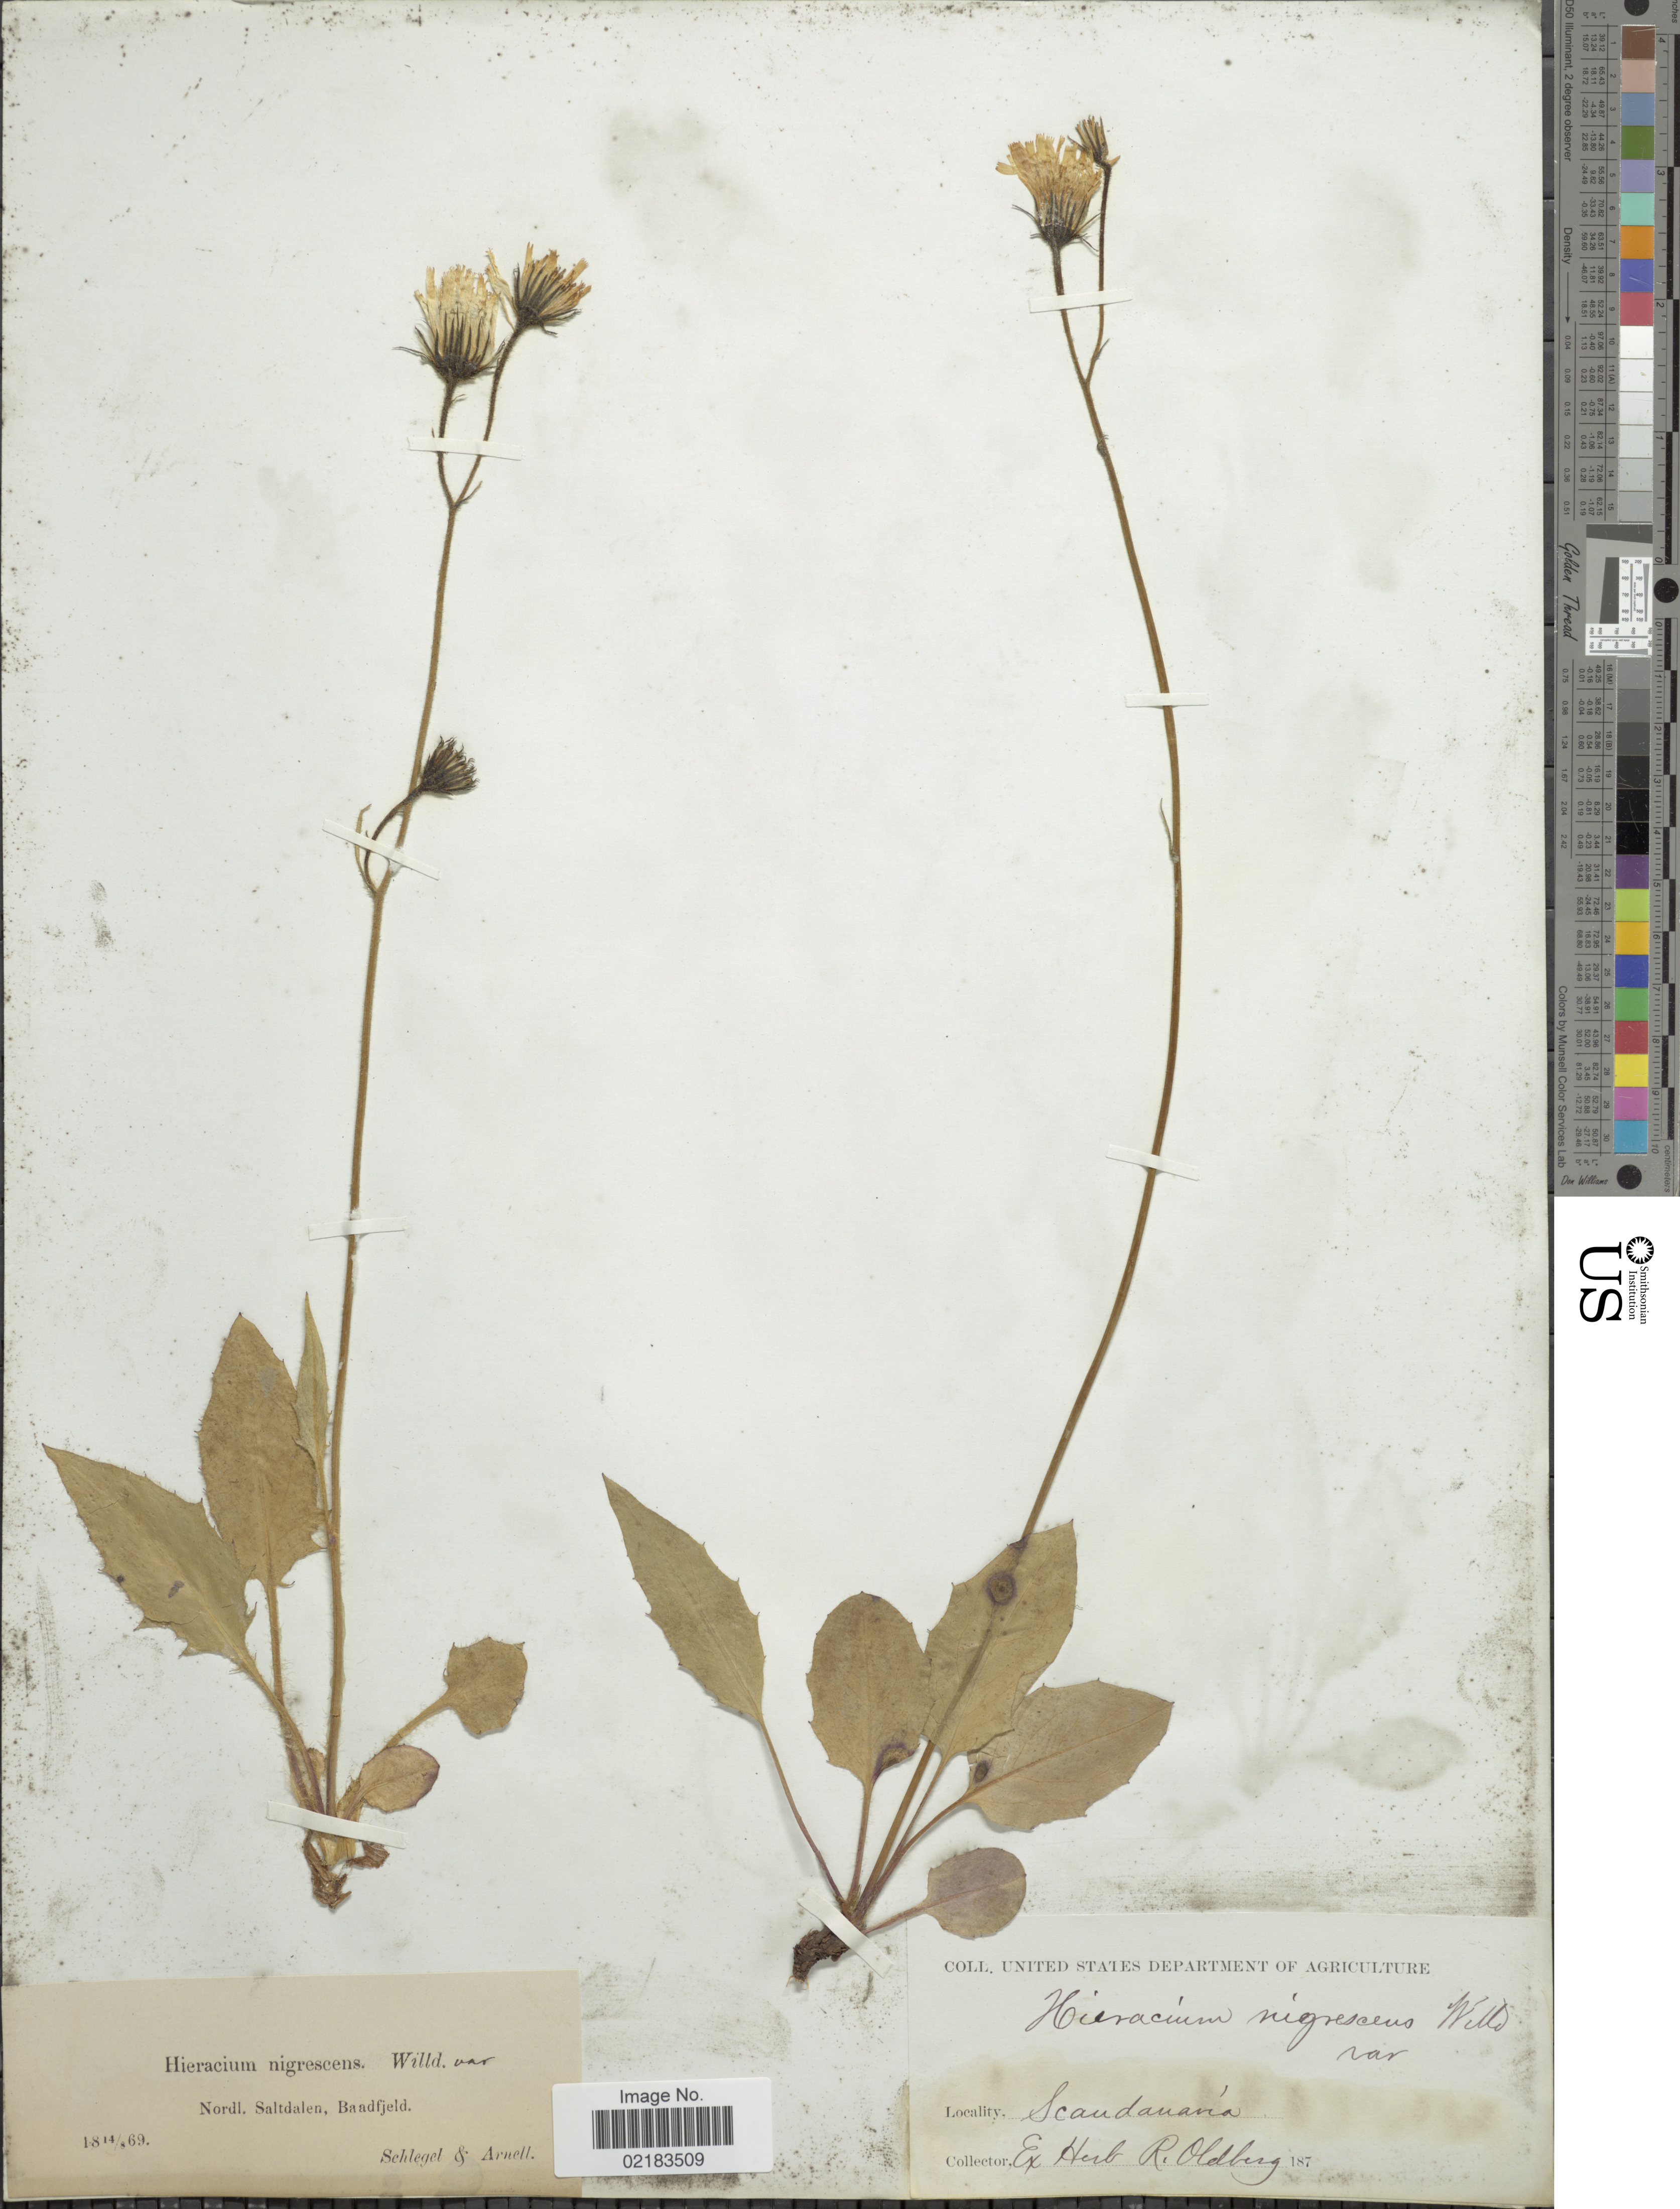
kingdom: Plantae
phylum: Tracheophyta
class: Magnoliopsida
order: Asterales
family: Asteraceae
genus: Hieracium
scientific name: Hieracium nigrescens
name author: Willd.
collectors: Schlegel & H. W. Arnell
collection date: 1869-08-14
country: Norway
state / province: Nordland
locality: Sccandanavía Nordl. Saltdalen, Baadfjeld.